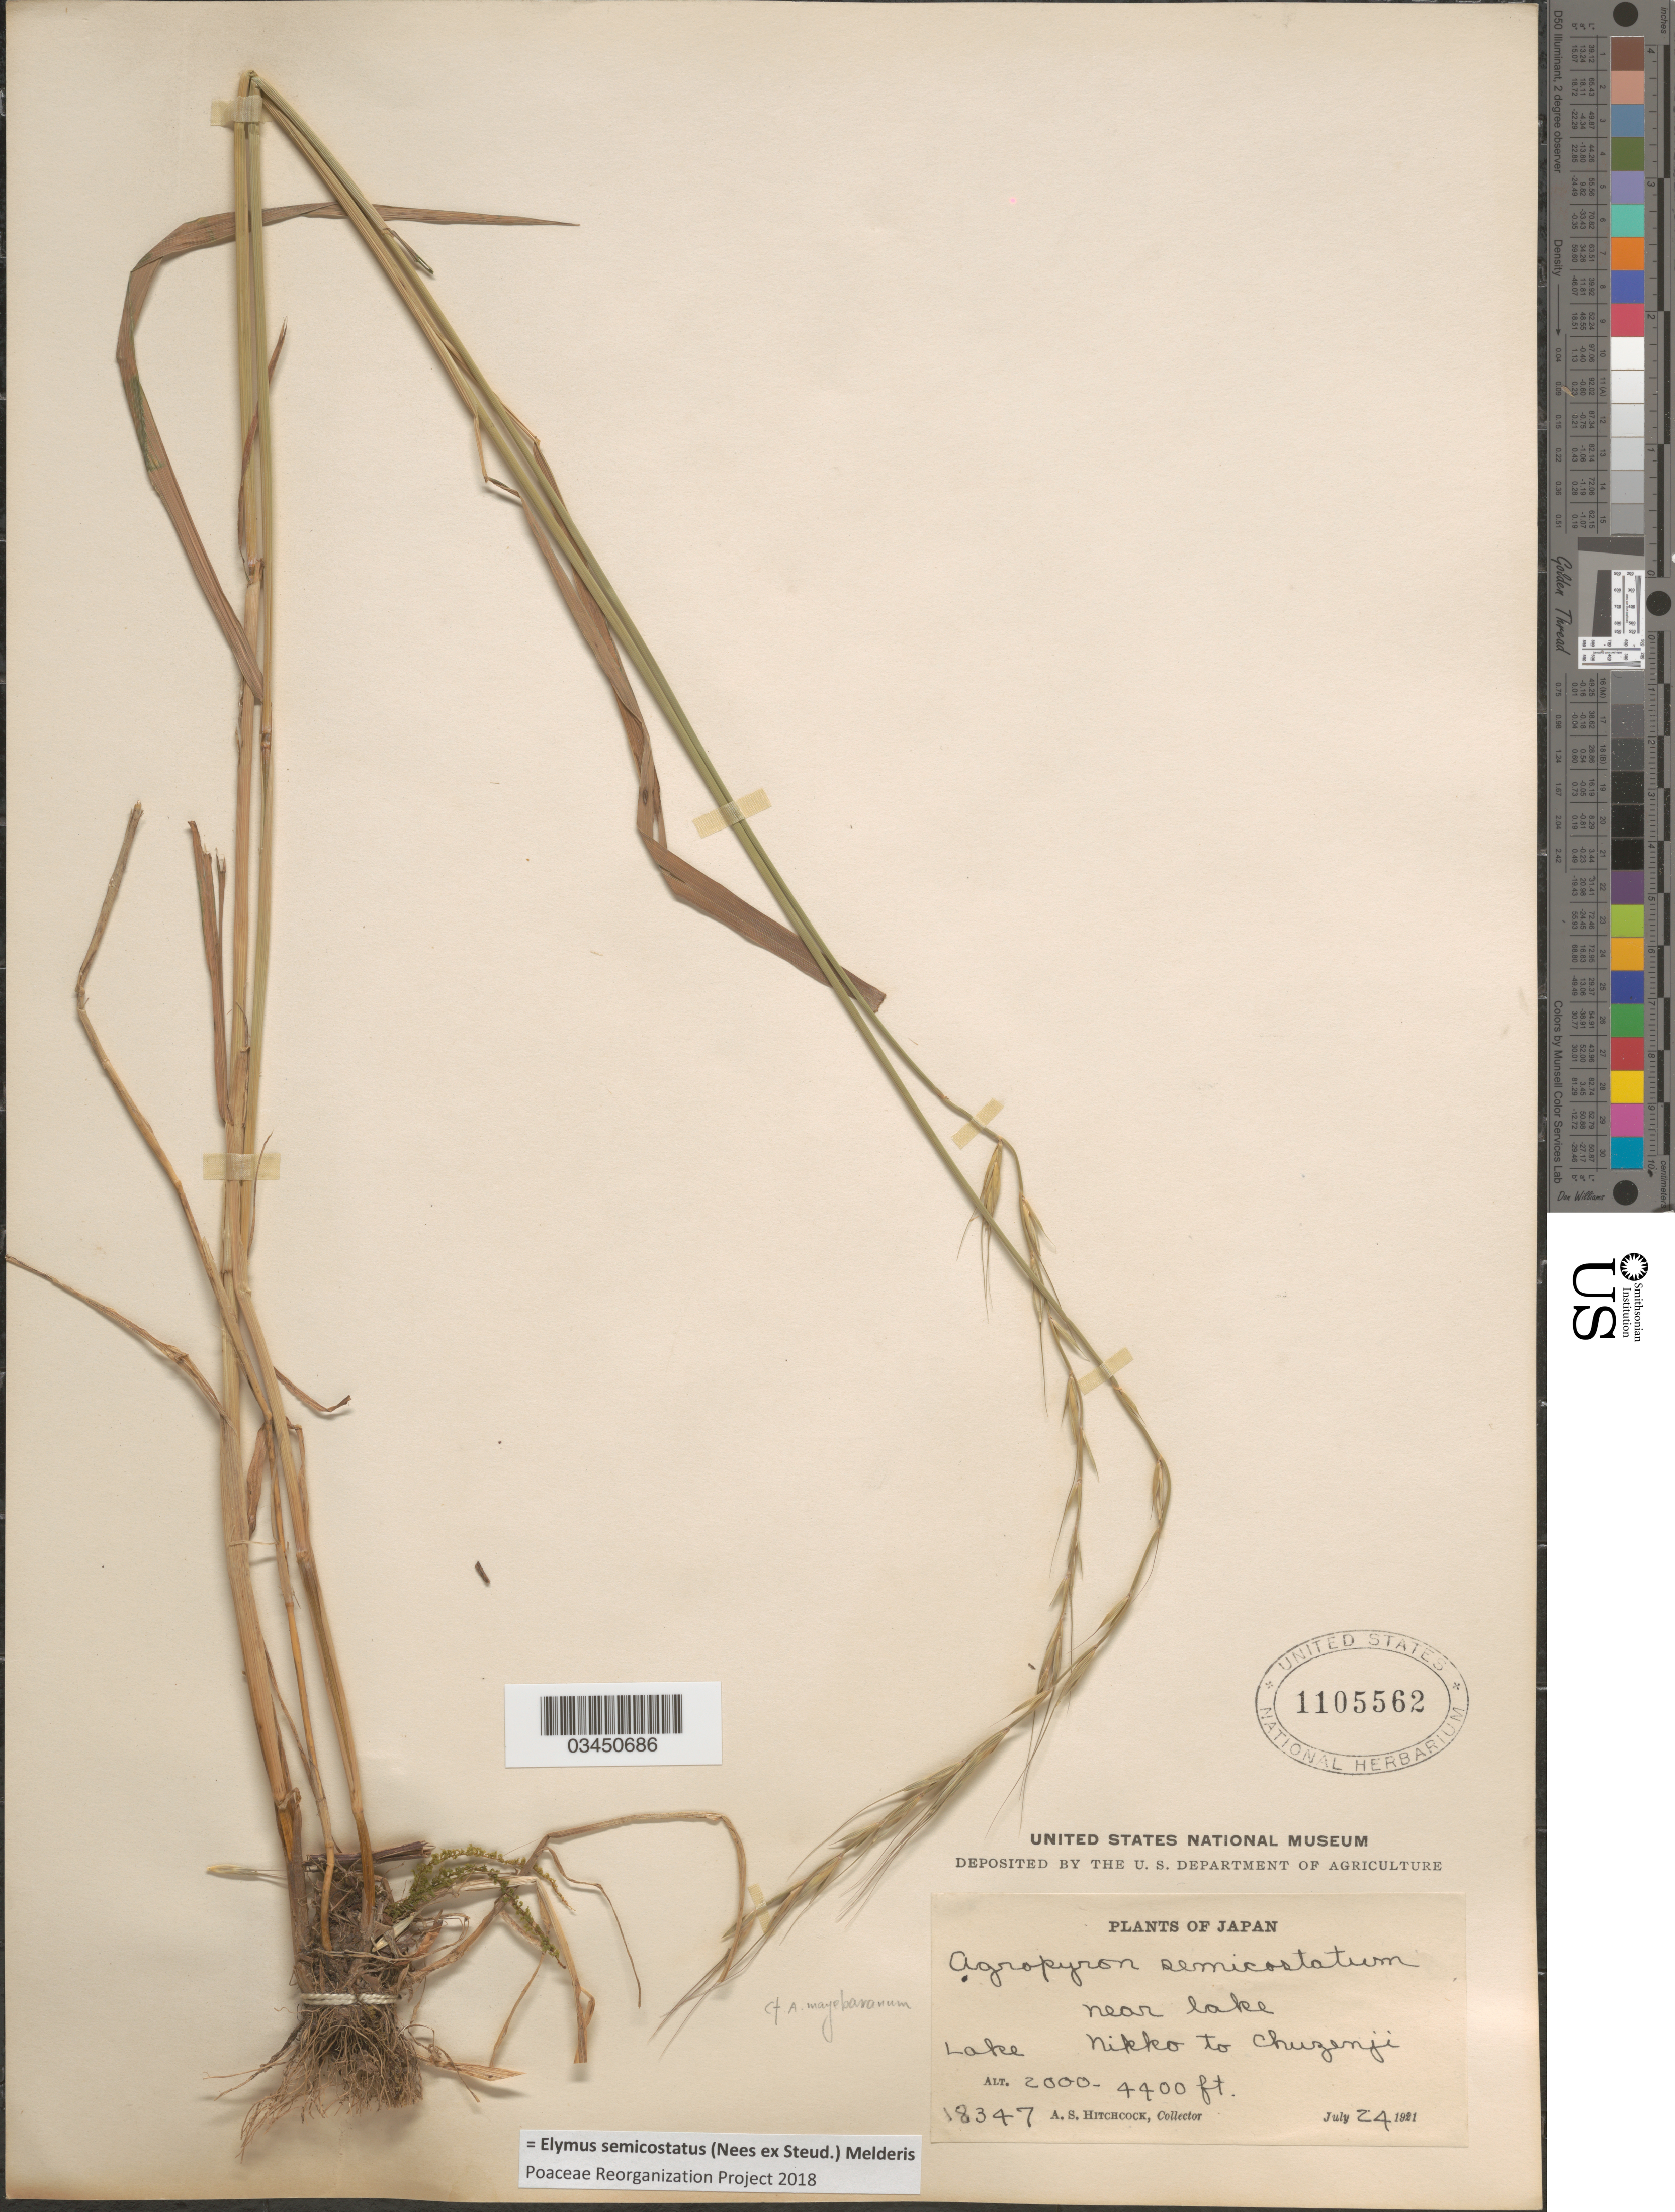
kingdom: Plantae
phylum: Tracheophyta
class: Liliopsida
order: Poales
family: Poaceae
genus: Elymus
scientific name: Elymus semicostatus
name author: (Nees ex Steud.) Melderis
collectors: A. S. Hitchcock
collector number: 18347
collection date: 1921-07-24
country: Japan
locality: Near lake Lake Nikko to Chuzenji.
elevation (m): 610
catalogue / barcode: US 1105562